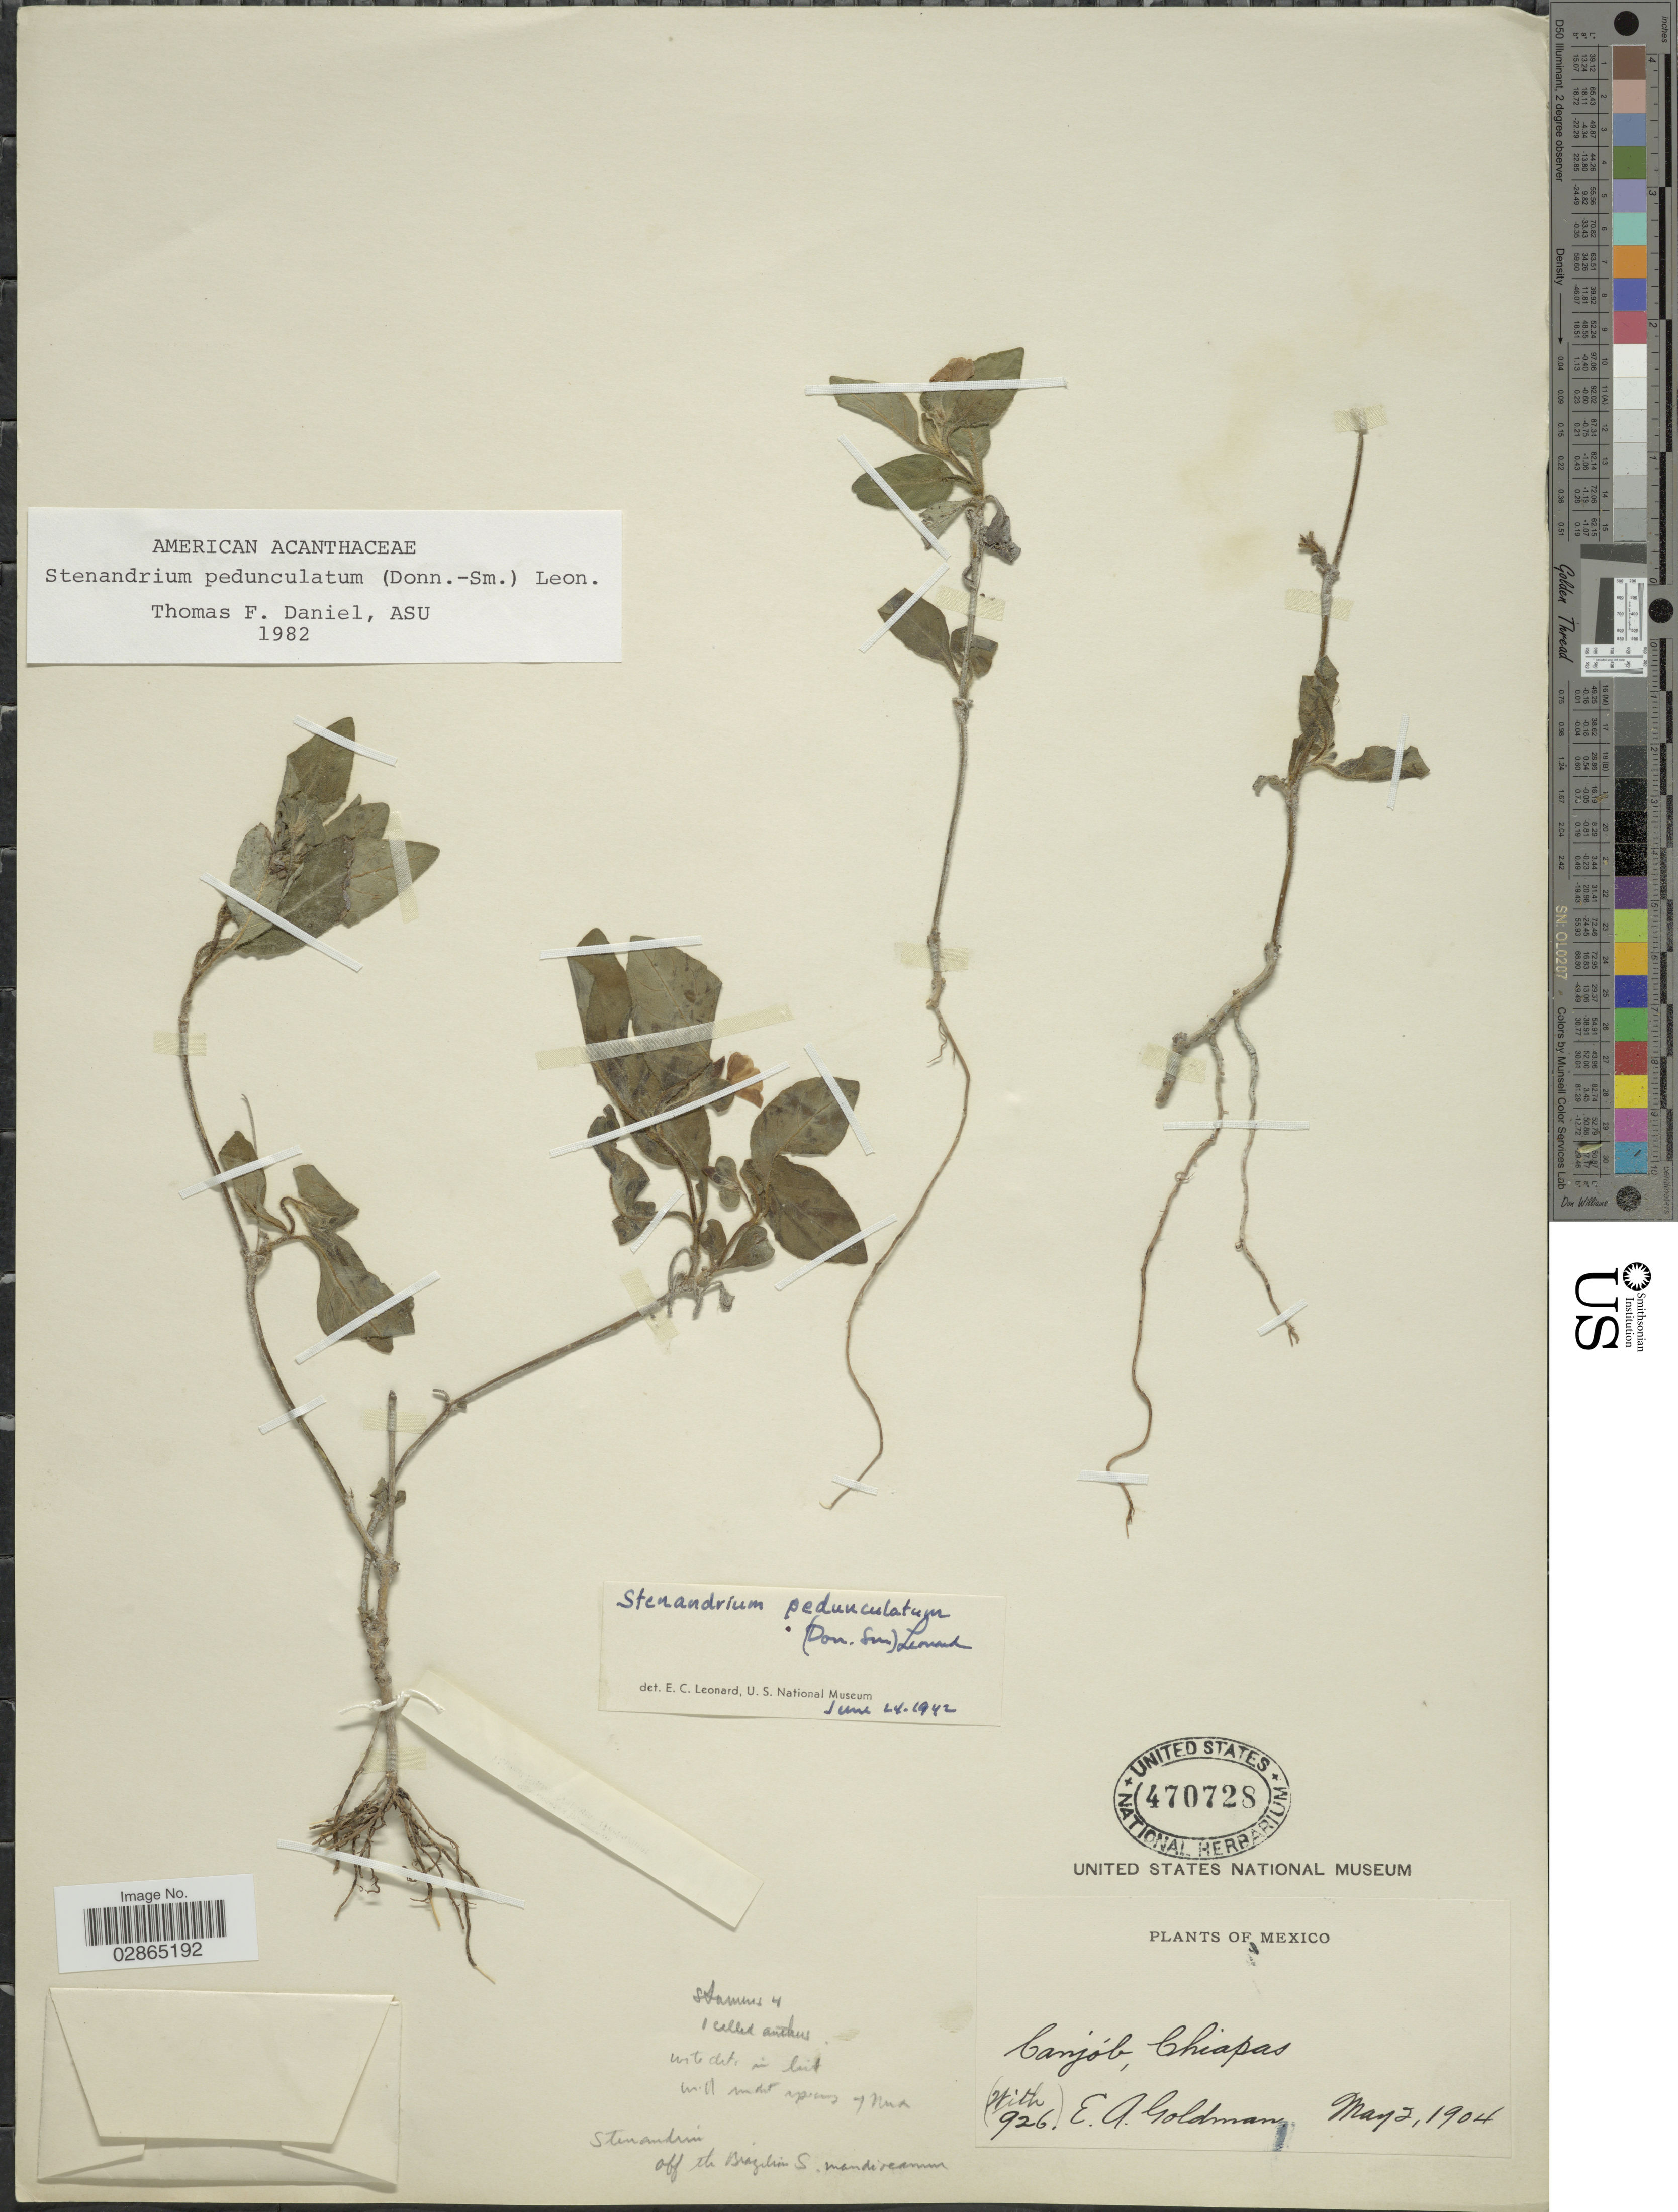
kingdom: Plantae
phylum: Tracheophyta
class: Magnoliopsida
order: Lamiales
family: Acanthaceae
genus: Stenandrium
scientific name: Stenandrium pedunculatum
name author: (Donn. Sm.) Leonard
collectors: E. A. Goldman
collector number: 926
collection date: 1904-05-02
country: Mexico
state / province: Chiapas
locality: Canjób.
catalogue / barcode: US 470728